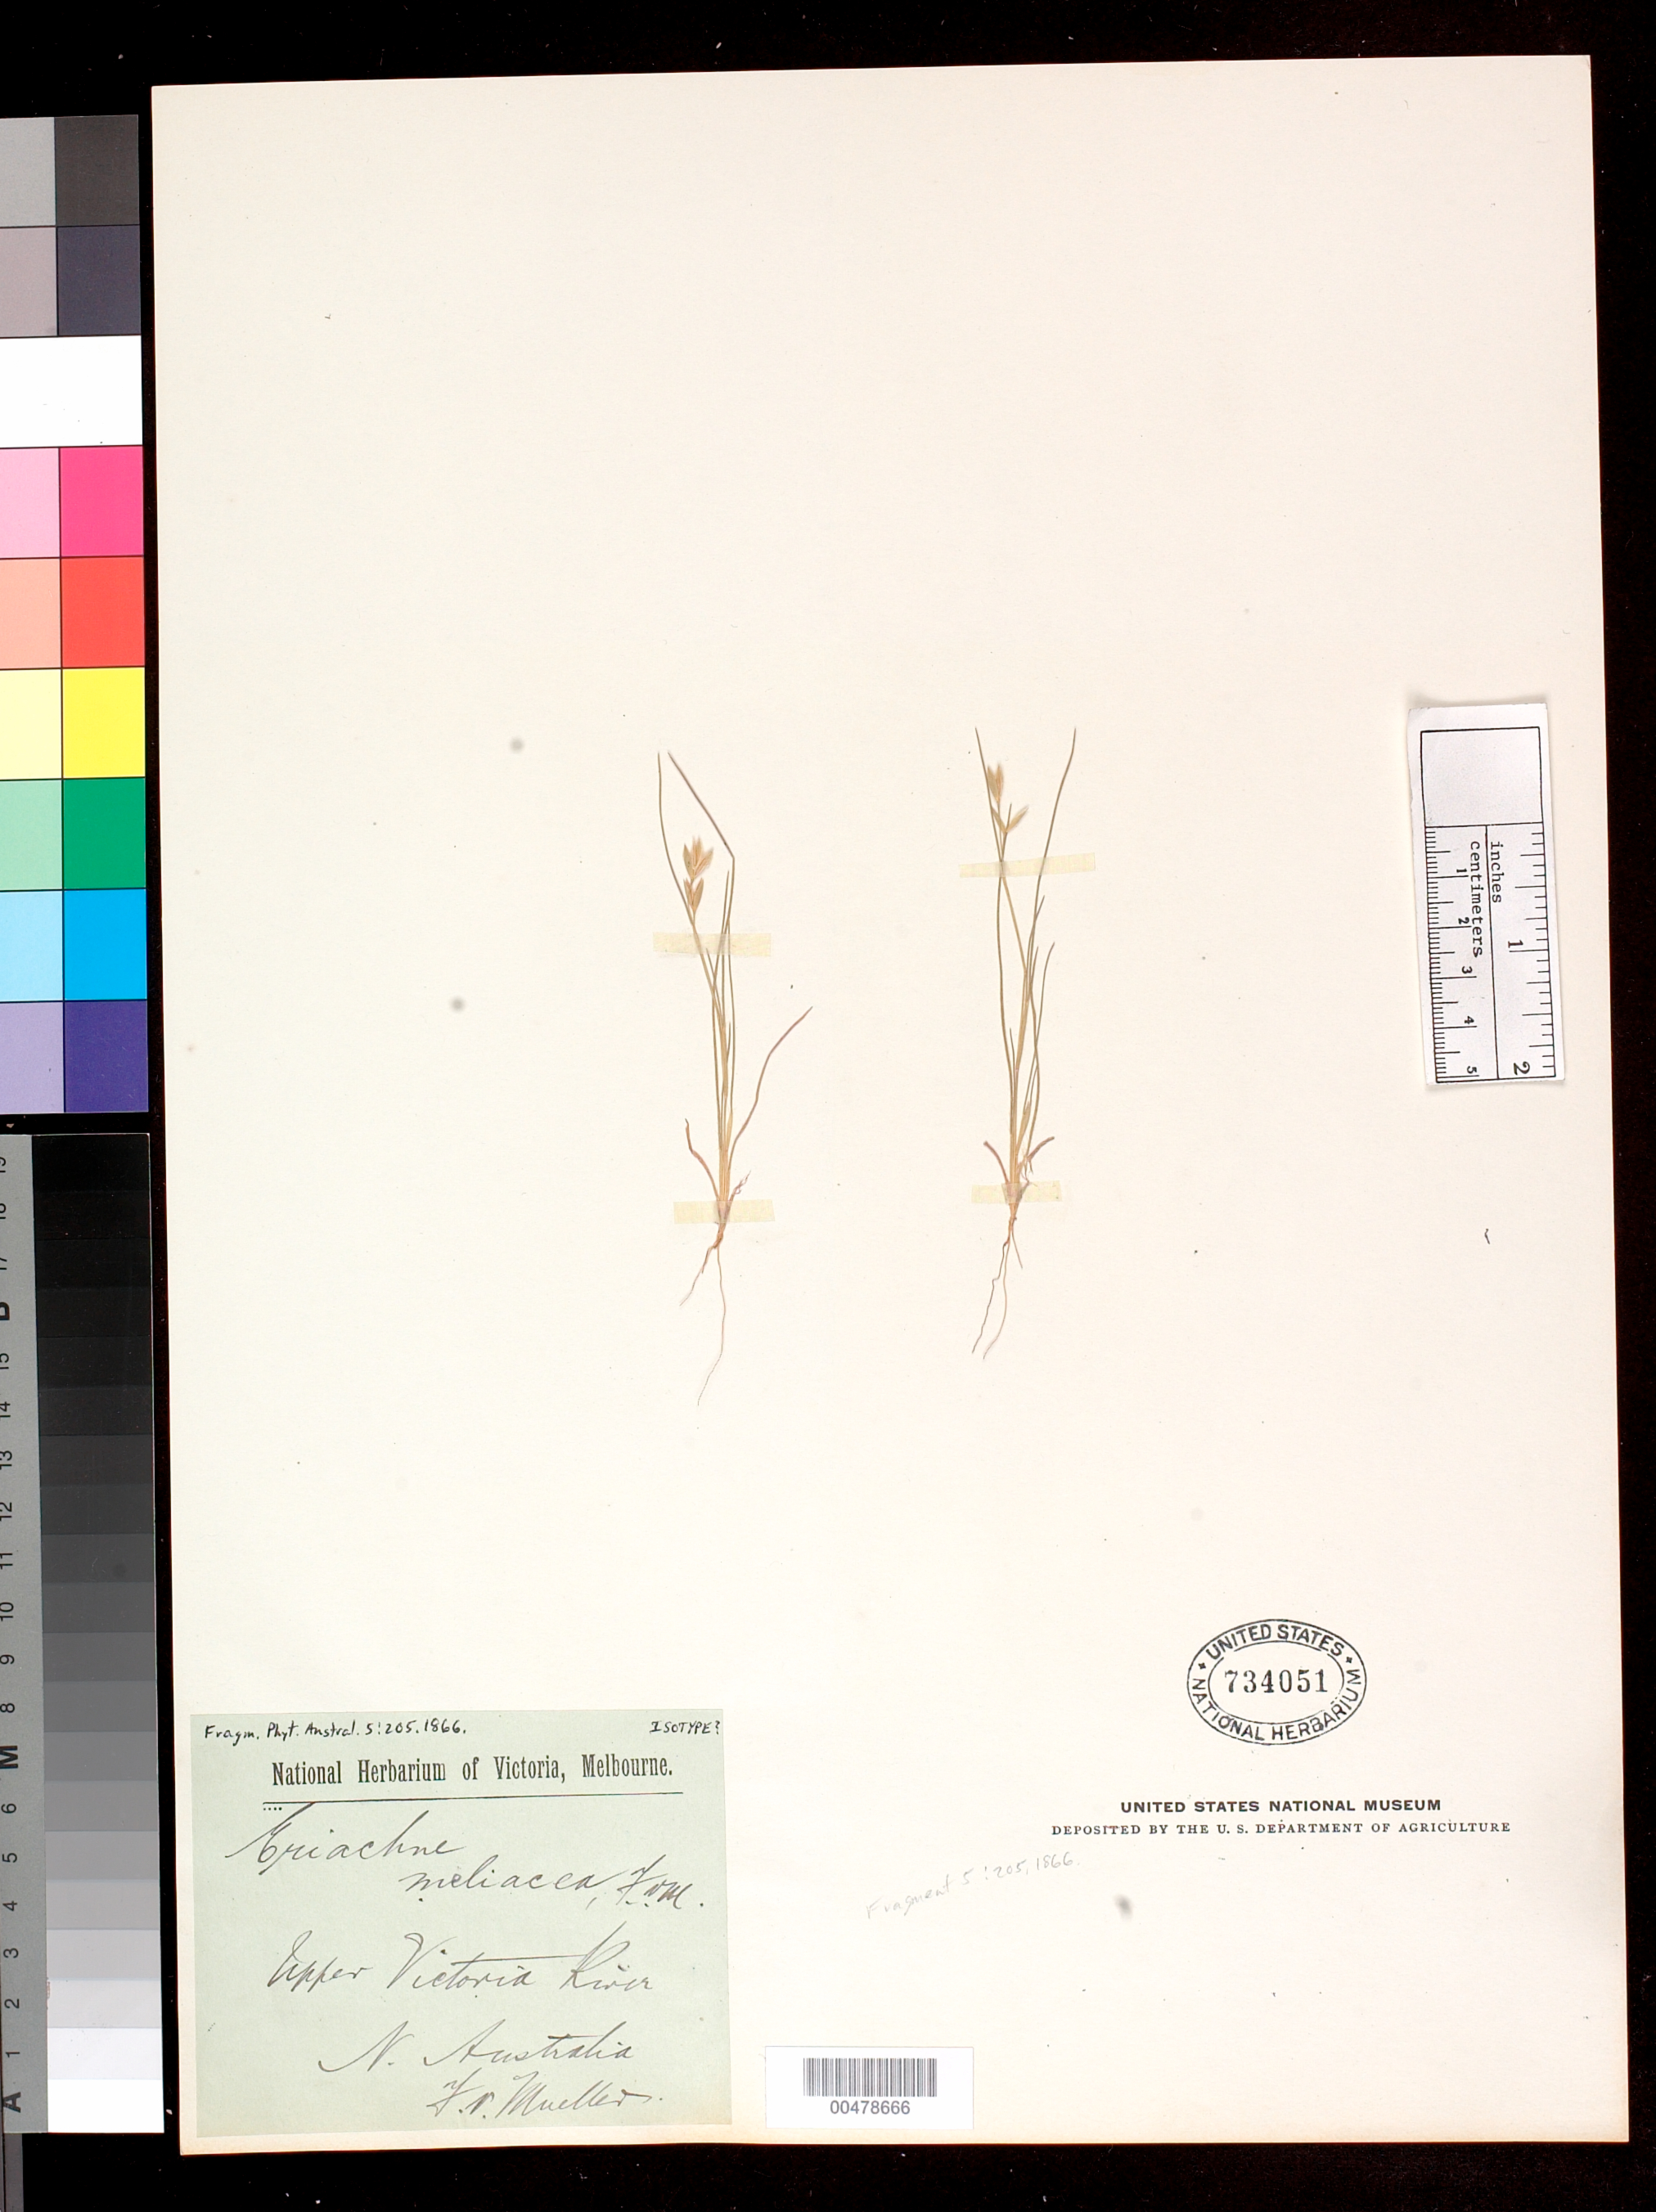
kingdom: Plantae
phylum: Tracheophyta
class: Liliopsida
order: Poales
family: Poaceae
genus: Eriachne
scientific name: Eriachne melicacea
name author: F. Muell.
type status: Possible Isotype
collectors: F. Mueller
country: Australia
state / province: Victoria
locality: Upper Victoria River.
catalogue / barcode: US 734051